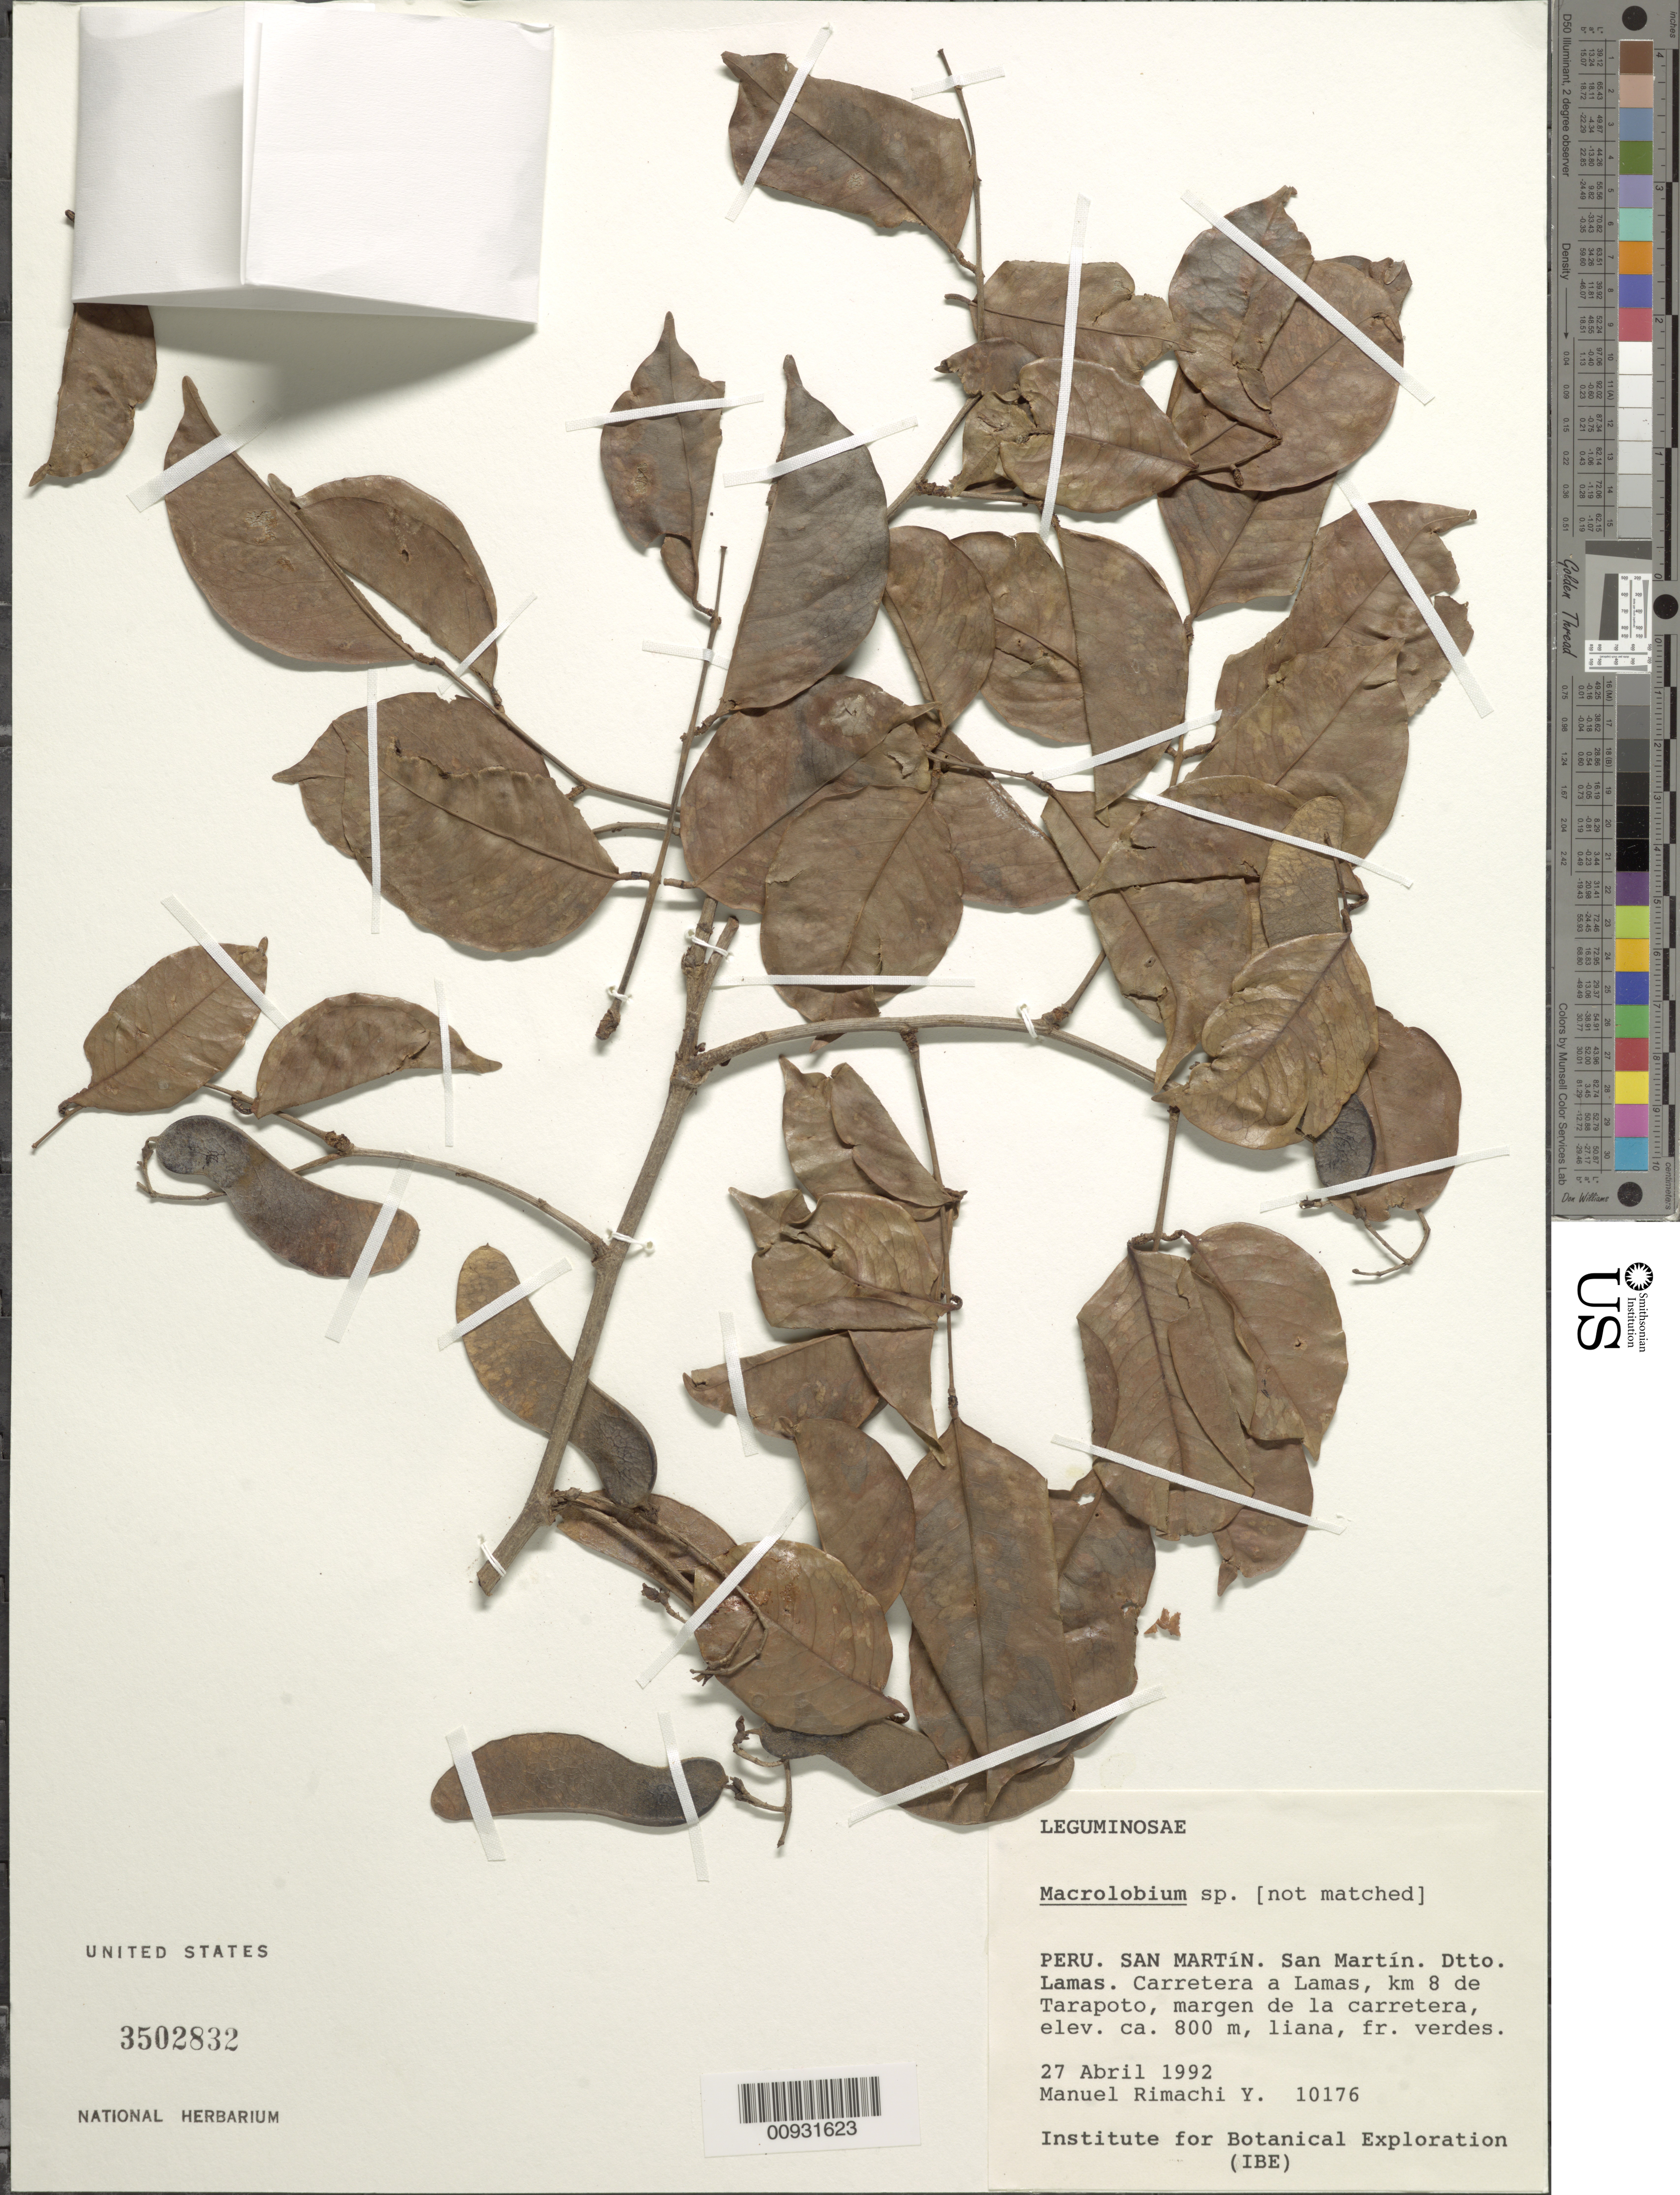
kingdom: Plantae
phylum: Tracheophyta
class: Magnoliopsida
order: Fabales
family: Fabaceae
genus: Machaerium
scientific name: Machaerium sp.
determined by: Trujillo, A. M.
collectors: M. Rimachi Y.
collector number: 10176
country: Peru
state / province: San Martín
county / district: San Martín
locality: Lamas, Carretera a Lamas, Tarapoto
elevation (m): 800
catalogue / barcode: US 3502832